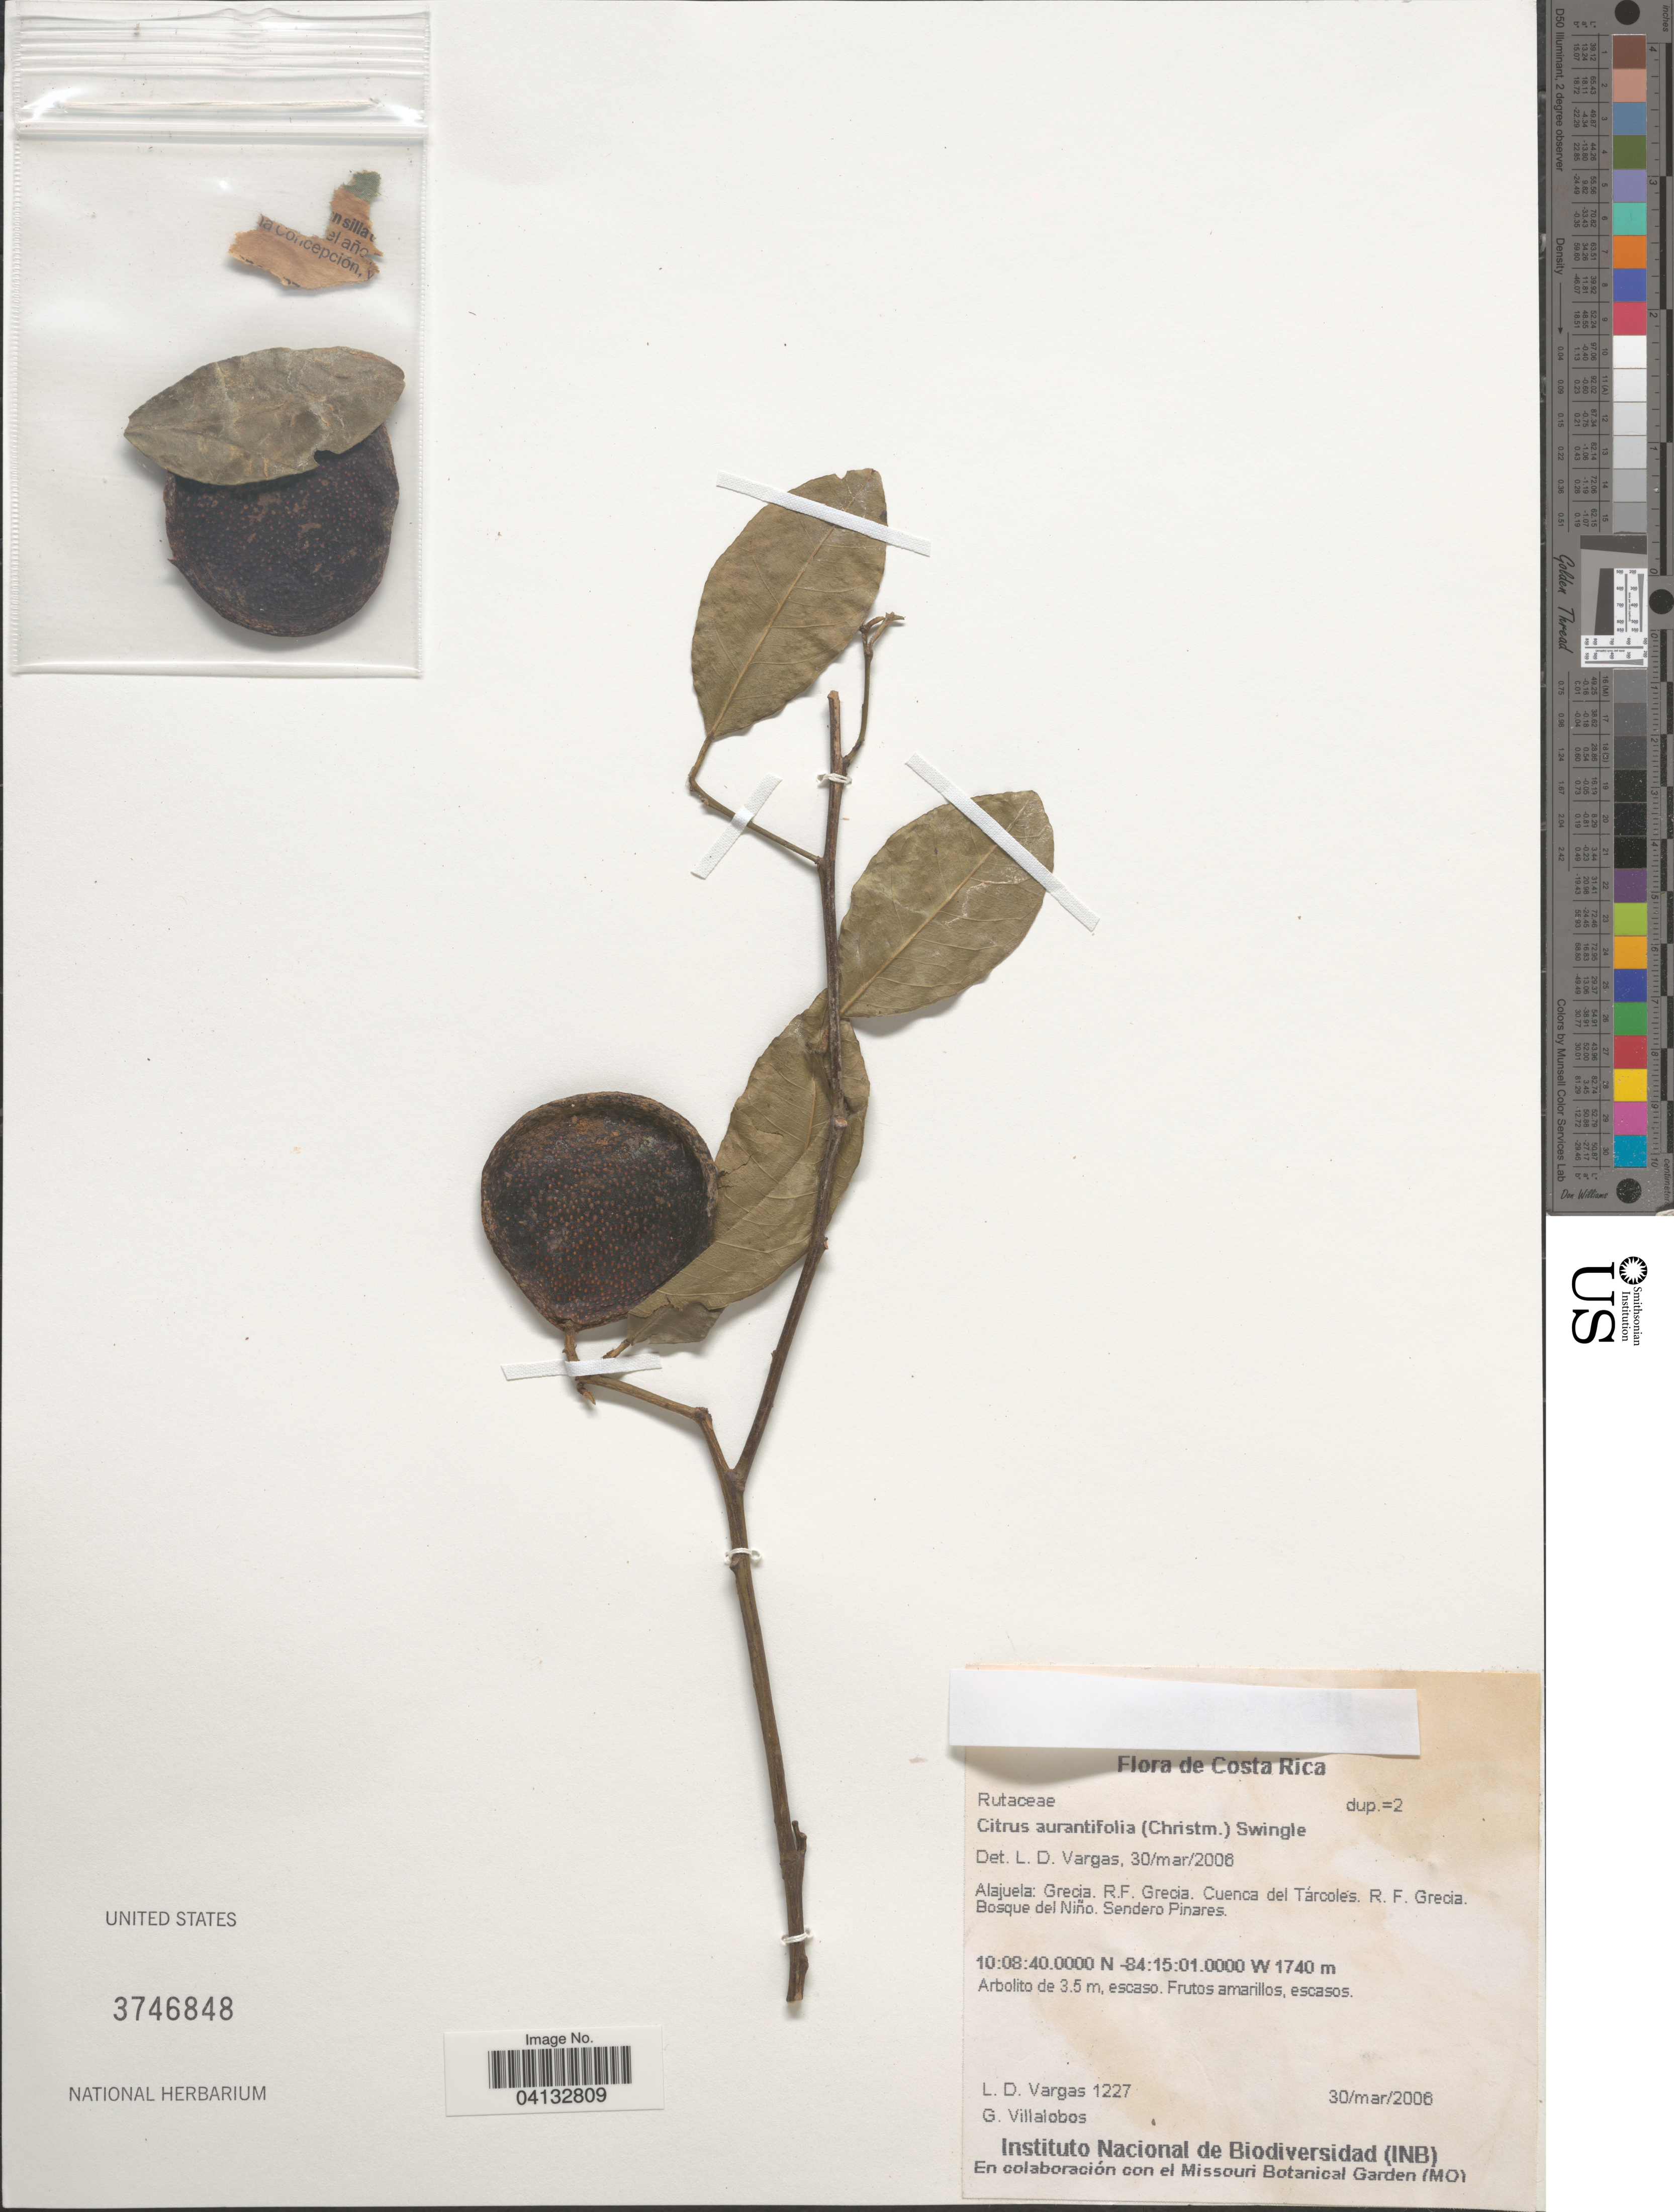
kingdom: Plantae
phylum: Tracheophyta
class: Magnoliopsida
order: Sapindales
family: Rutaceae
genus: Citrus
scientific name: Citrus x aurantifolia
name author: (Christm.) Swingle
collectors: L. Vargas & G. Villalobos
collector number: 1227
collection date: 2006-03-30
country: Costa Rica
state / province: Alajuela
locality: Grecia. R.F. Grecia. Cuenca del Tárcolés. R. F. Grecia. Bosque del Niño. Sendero Pinares.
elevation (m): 1740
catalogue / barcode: US 3746848